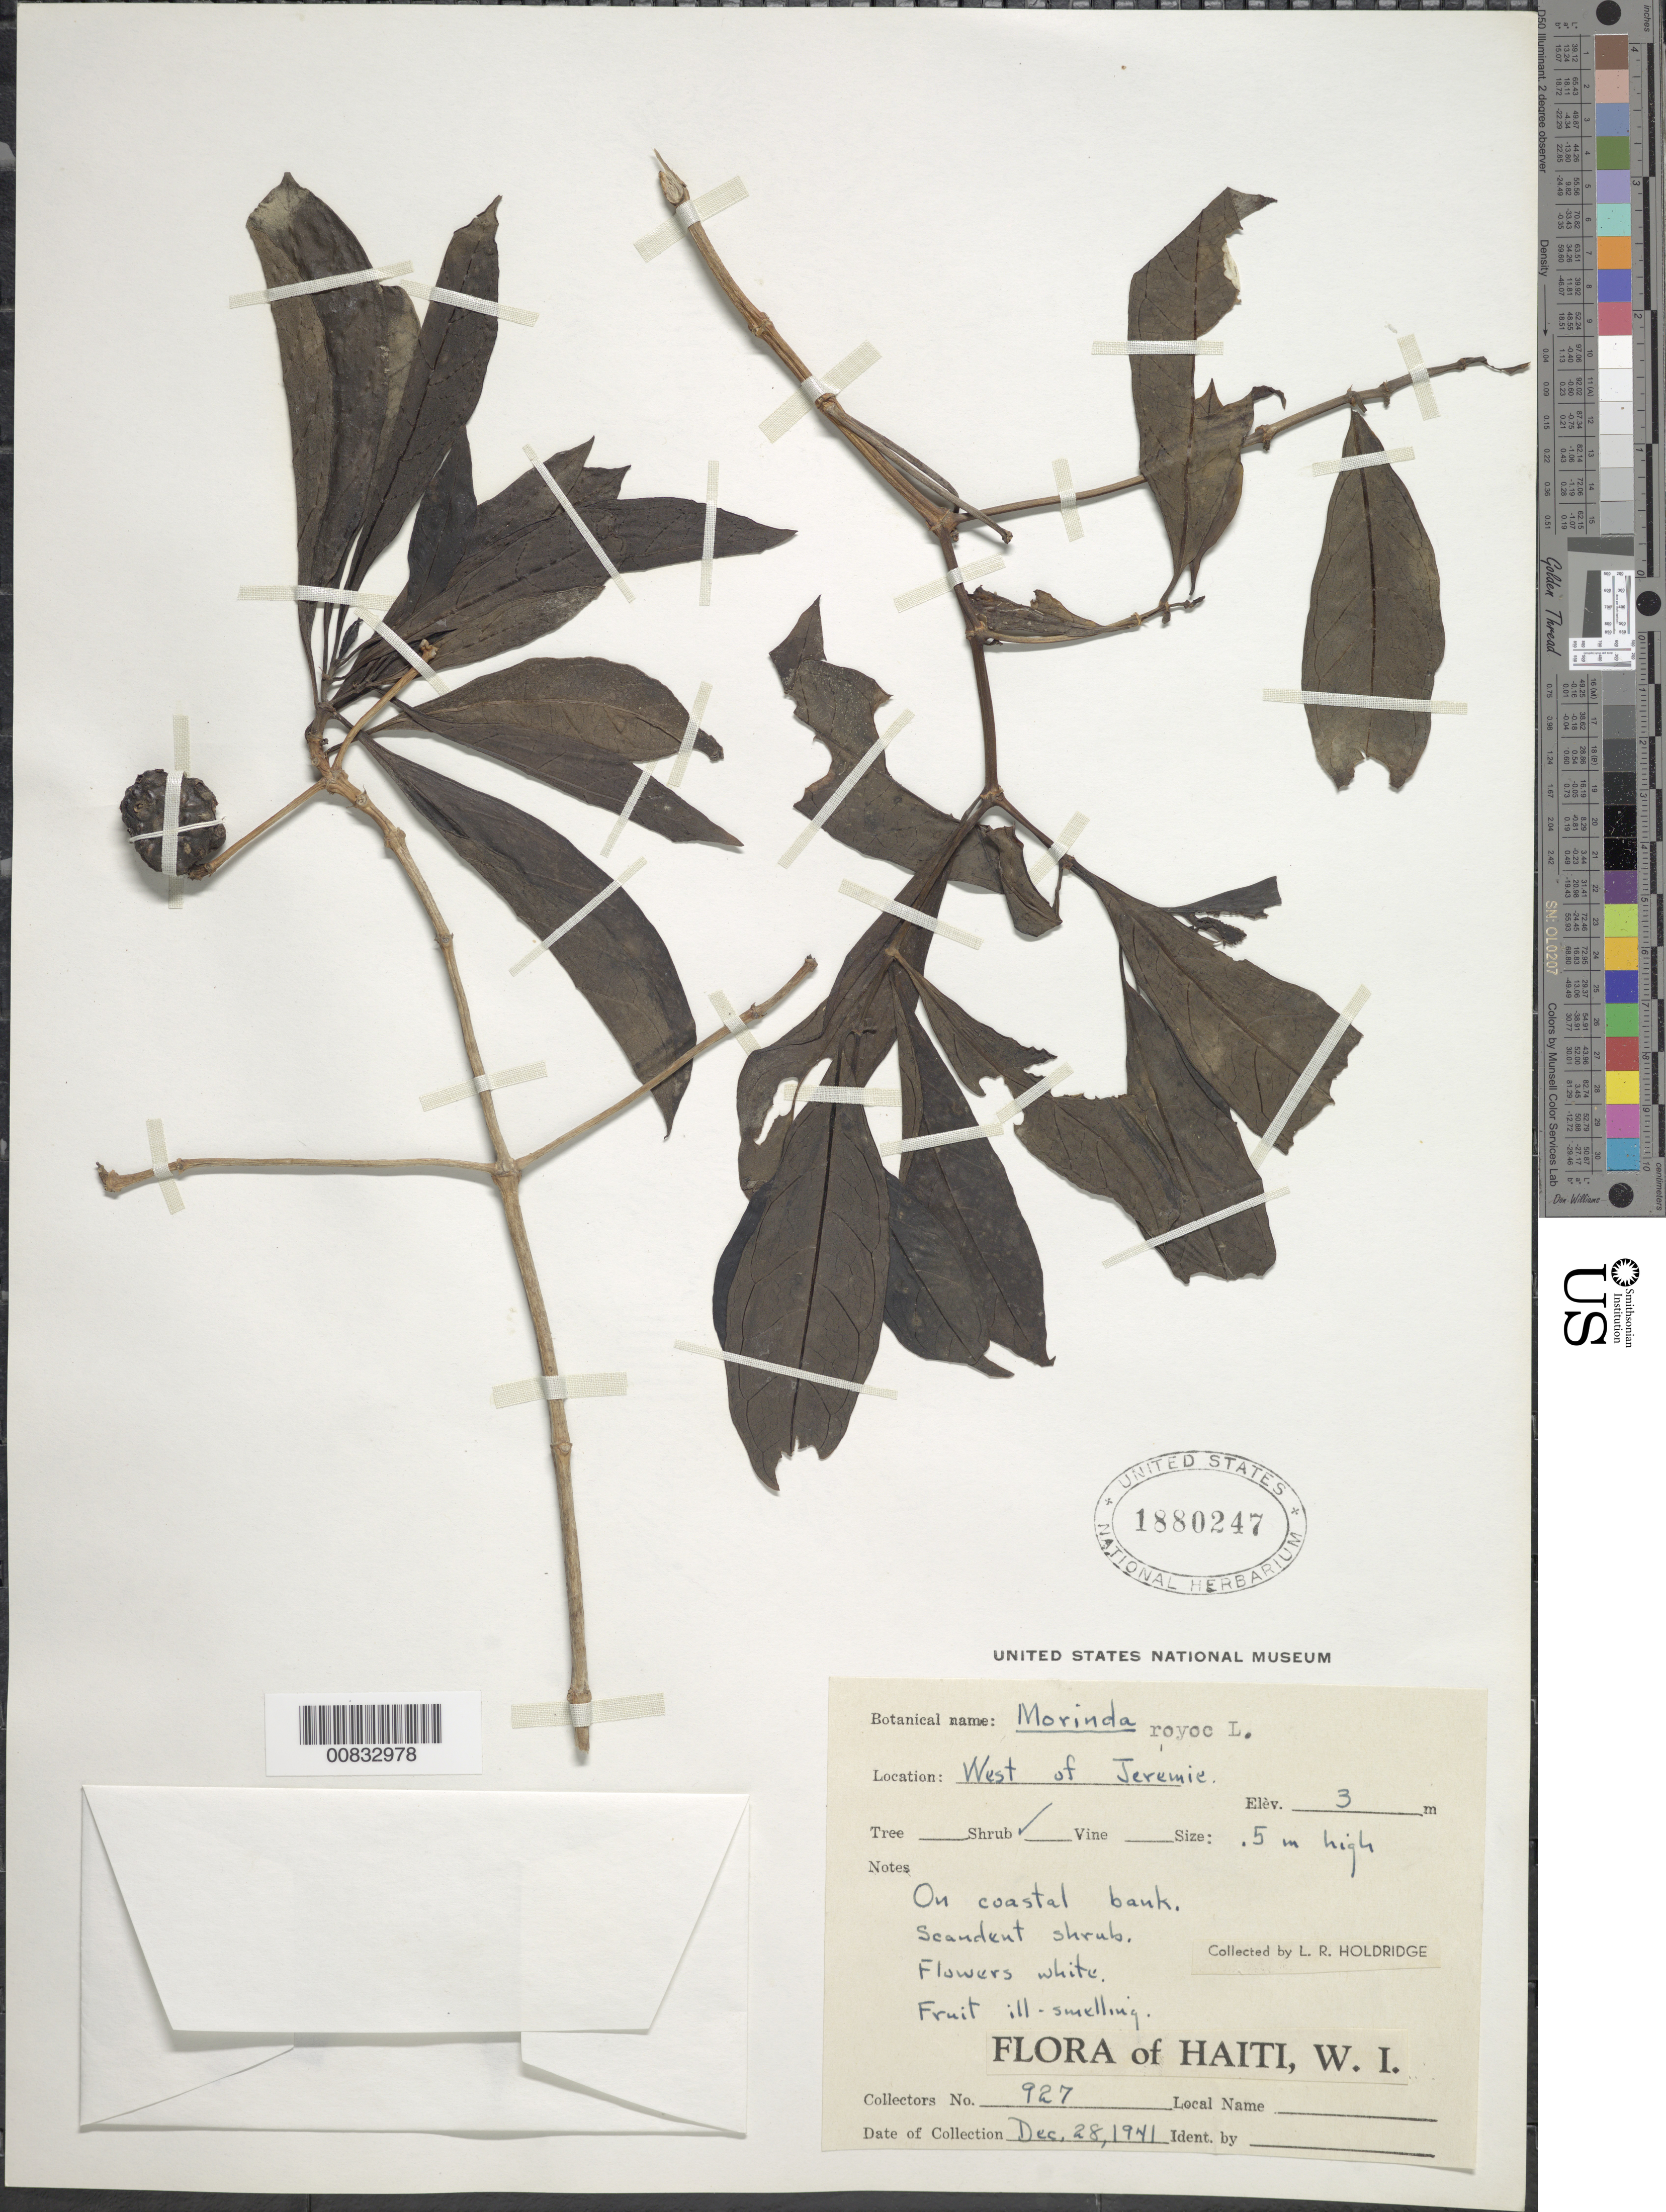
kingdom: Plantae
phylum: Tracheophyta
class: Magnoliopsida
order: Gentianales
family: Rubiaceae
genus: Morinda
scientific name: Morinda royoc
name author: L.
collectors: L. Holdridge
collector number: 927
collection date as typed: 28 Dec 1941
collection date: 1941-12-28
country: Haiti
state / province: Grand'Anse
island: Hispaniola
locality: W of Jérémie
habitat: On coastal bank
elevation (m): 3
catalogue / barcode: US 1880247